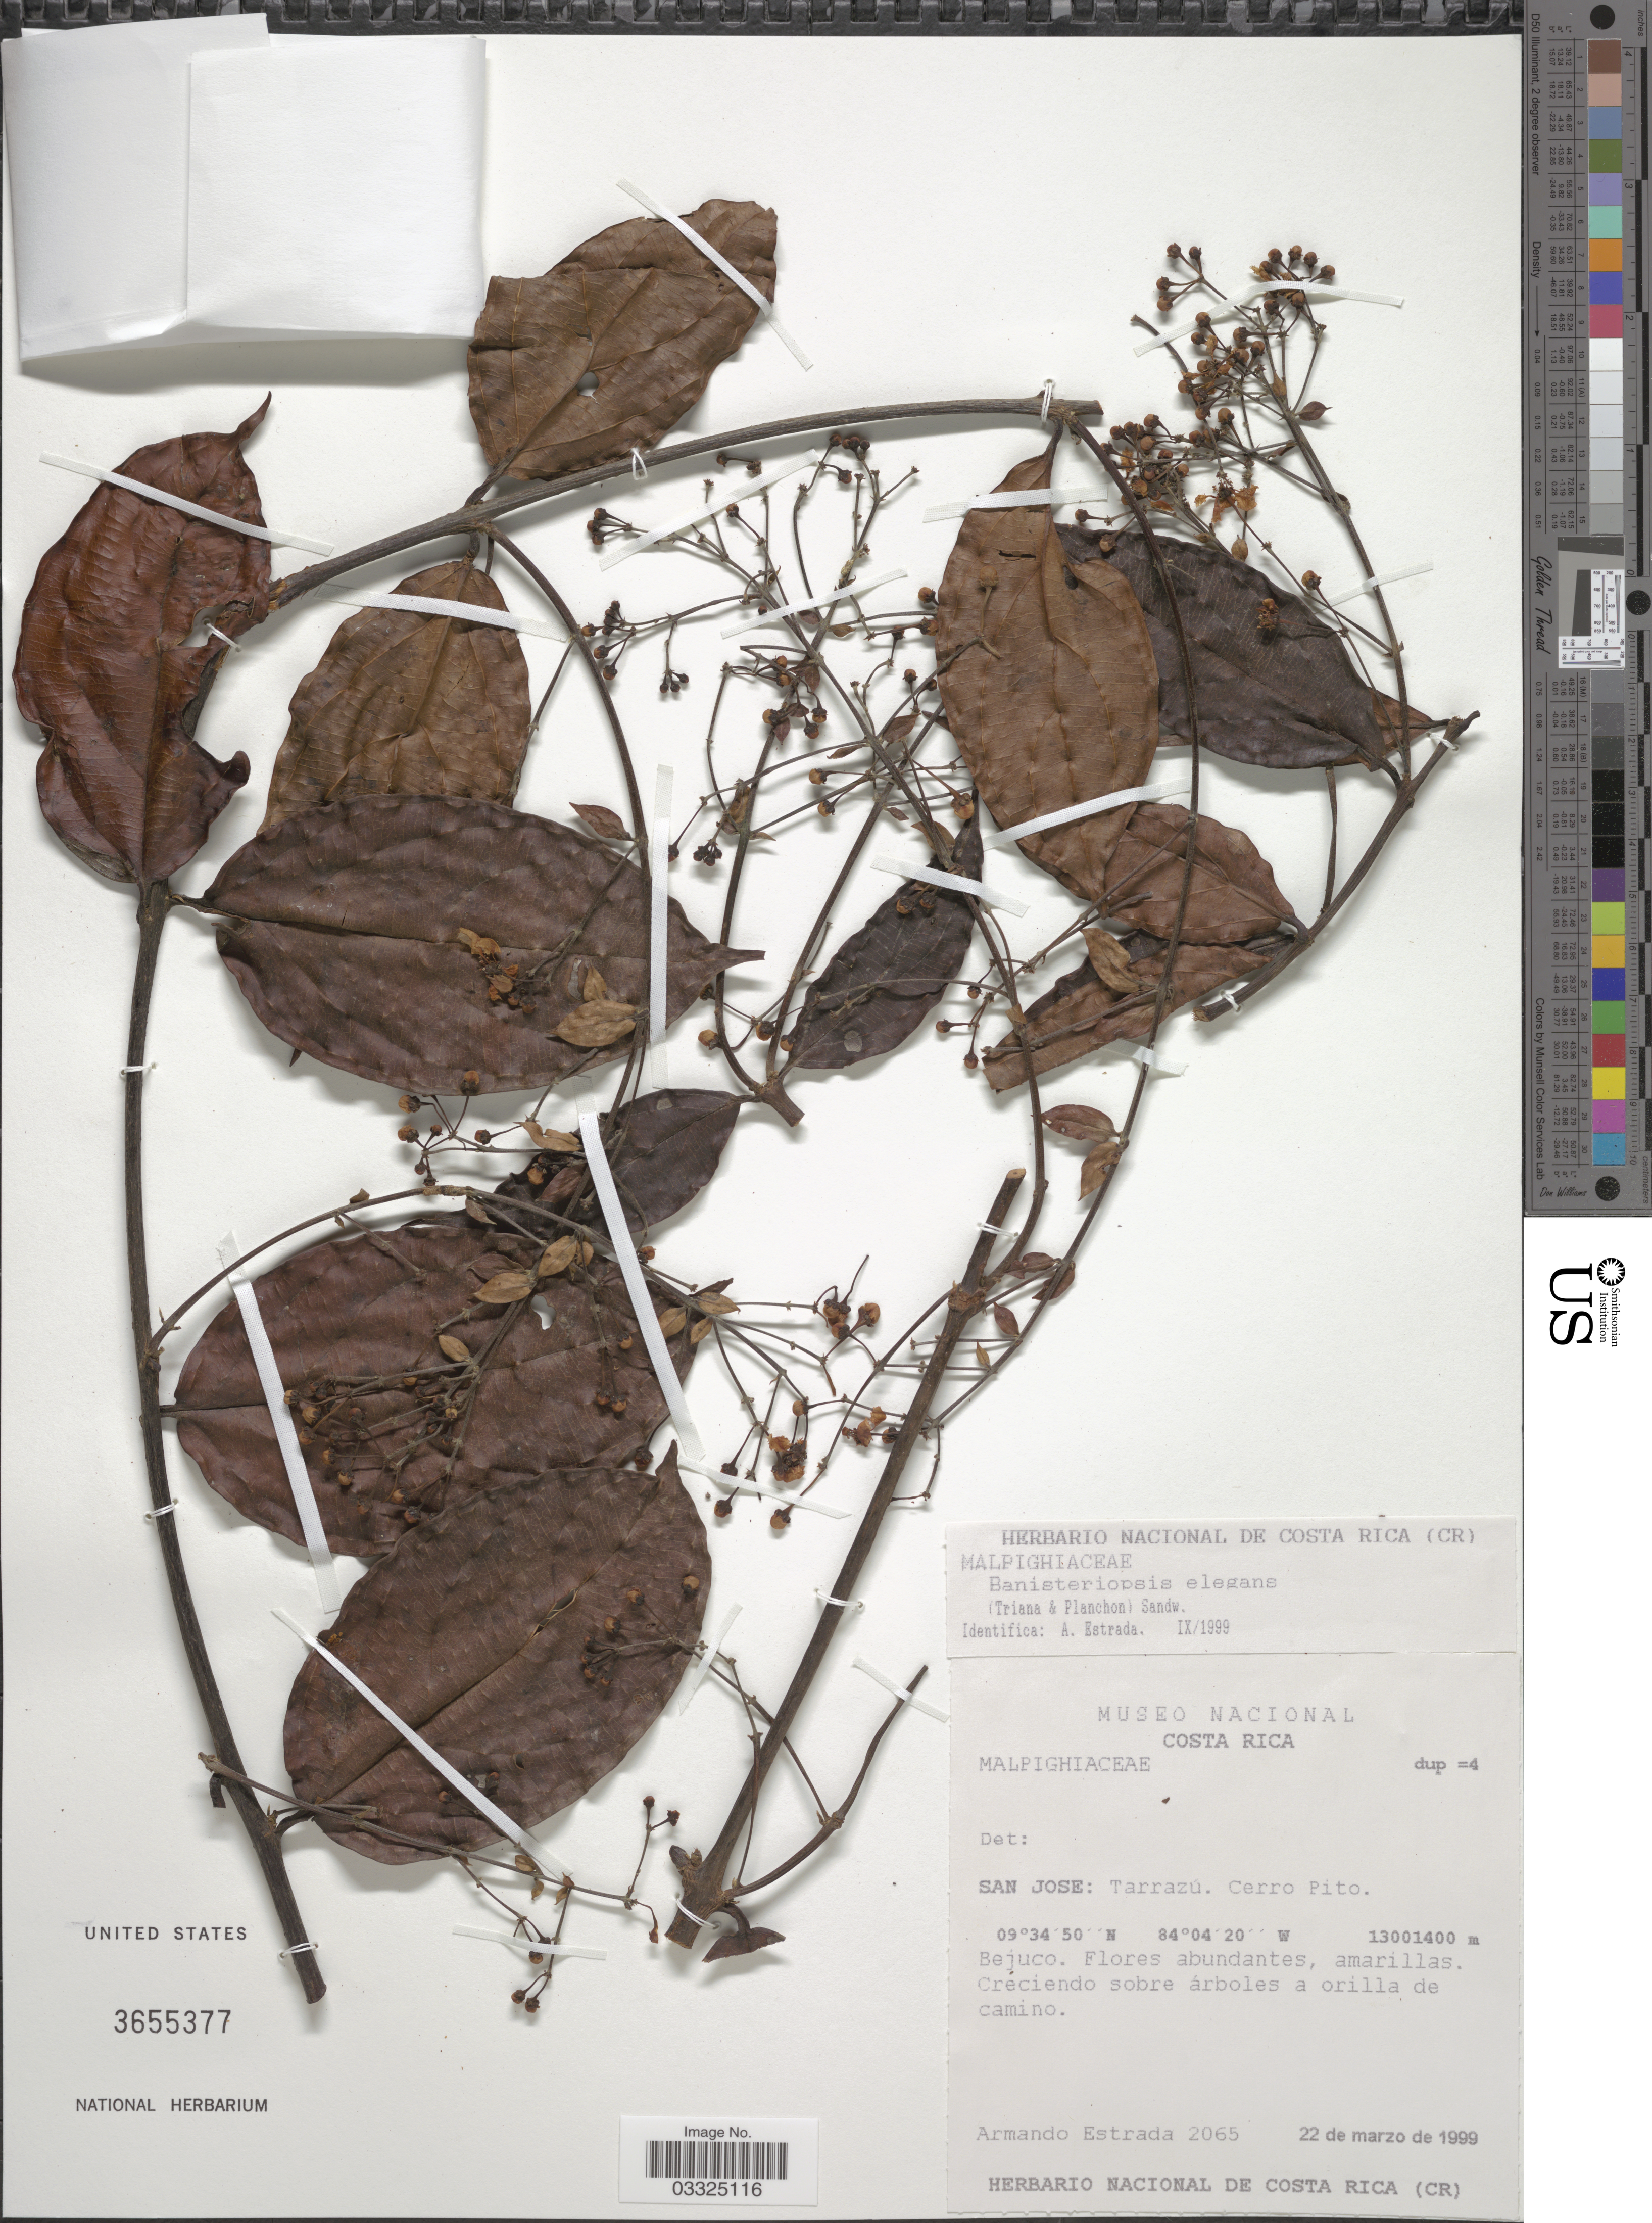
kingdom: Plantae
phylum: Tracheophyta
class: Magnoliopsida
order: Malpighiales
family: Malpighiaceae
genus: Banisteriopsis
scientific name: Banisteriopsis elegans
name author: (Triana & Planch.) Sandwith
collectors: A. Estrada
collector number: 2065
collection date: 1999-03-22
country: Costa Rica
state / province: San José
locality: Tarrazú. Cerro Pito.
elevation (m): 1300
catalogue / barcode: US 3655377